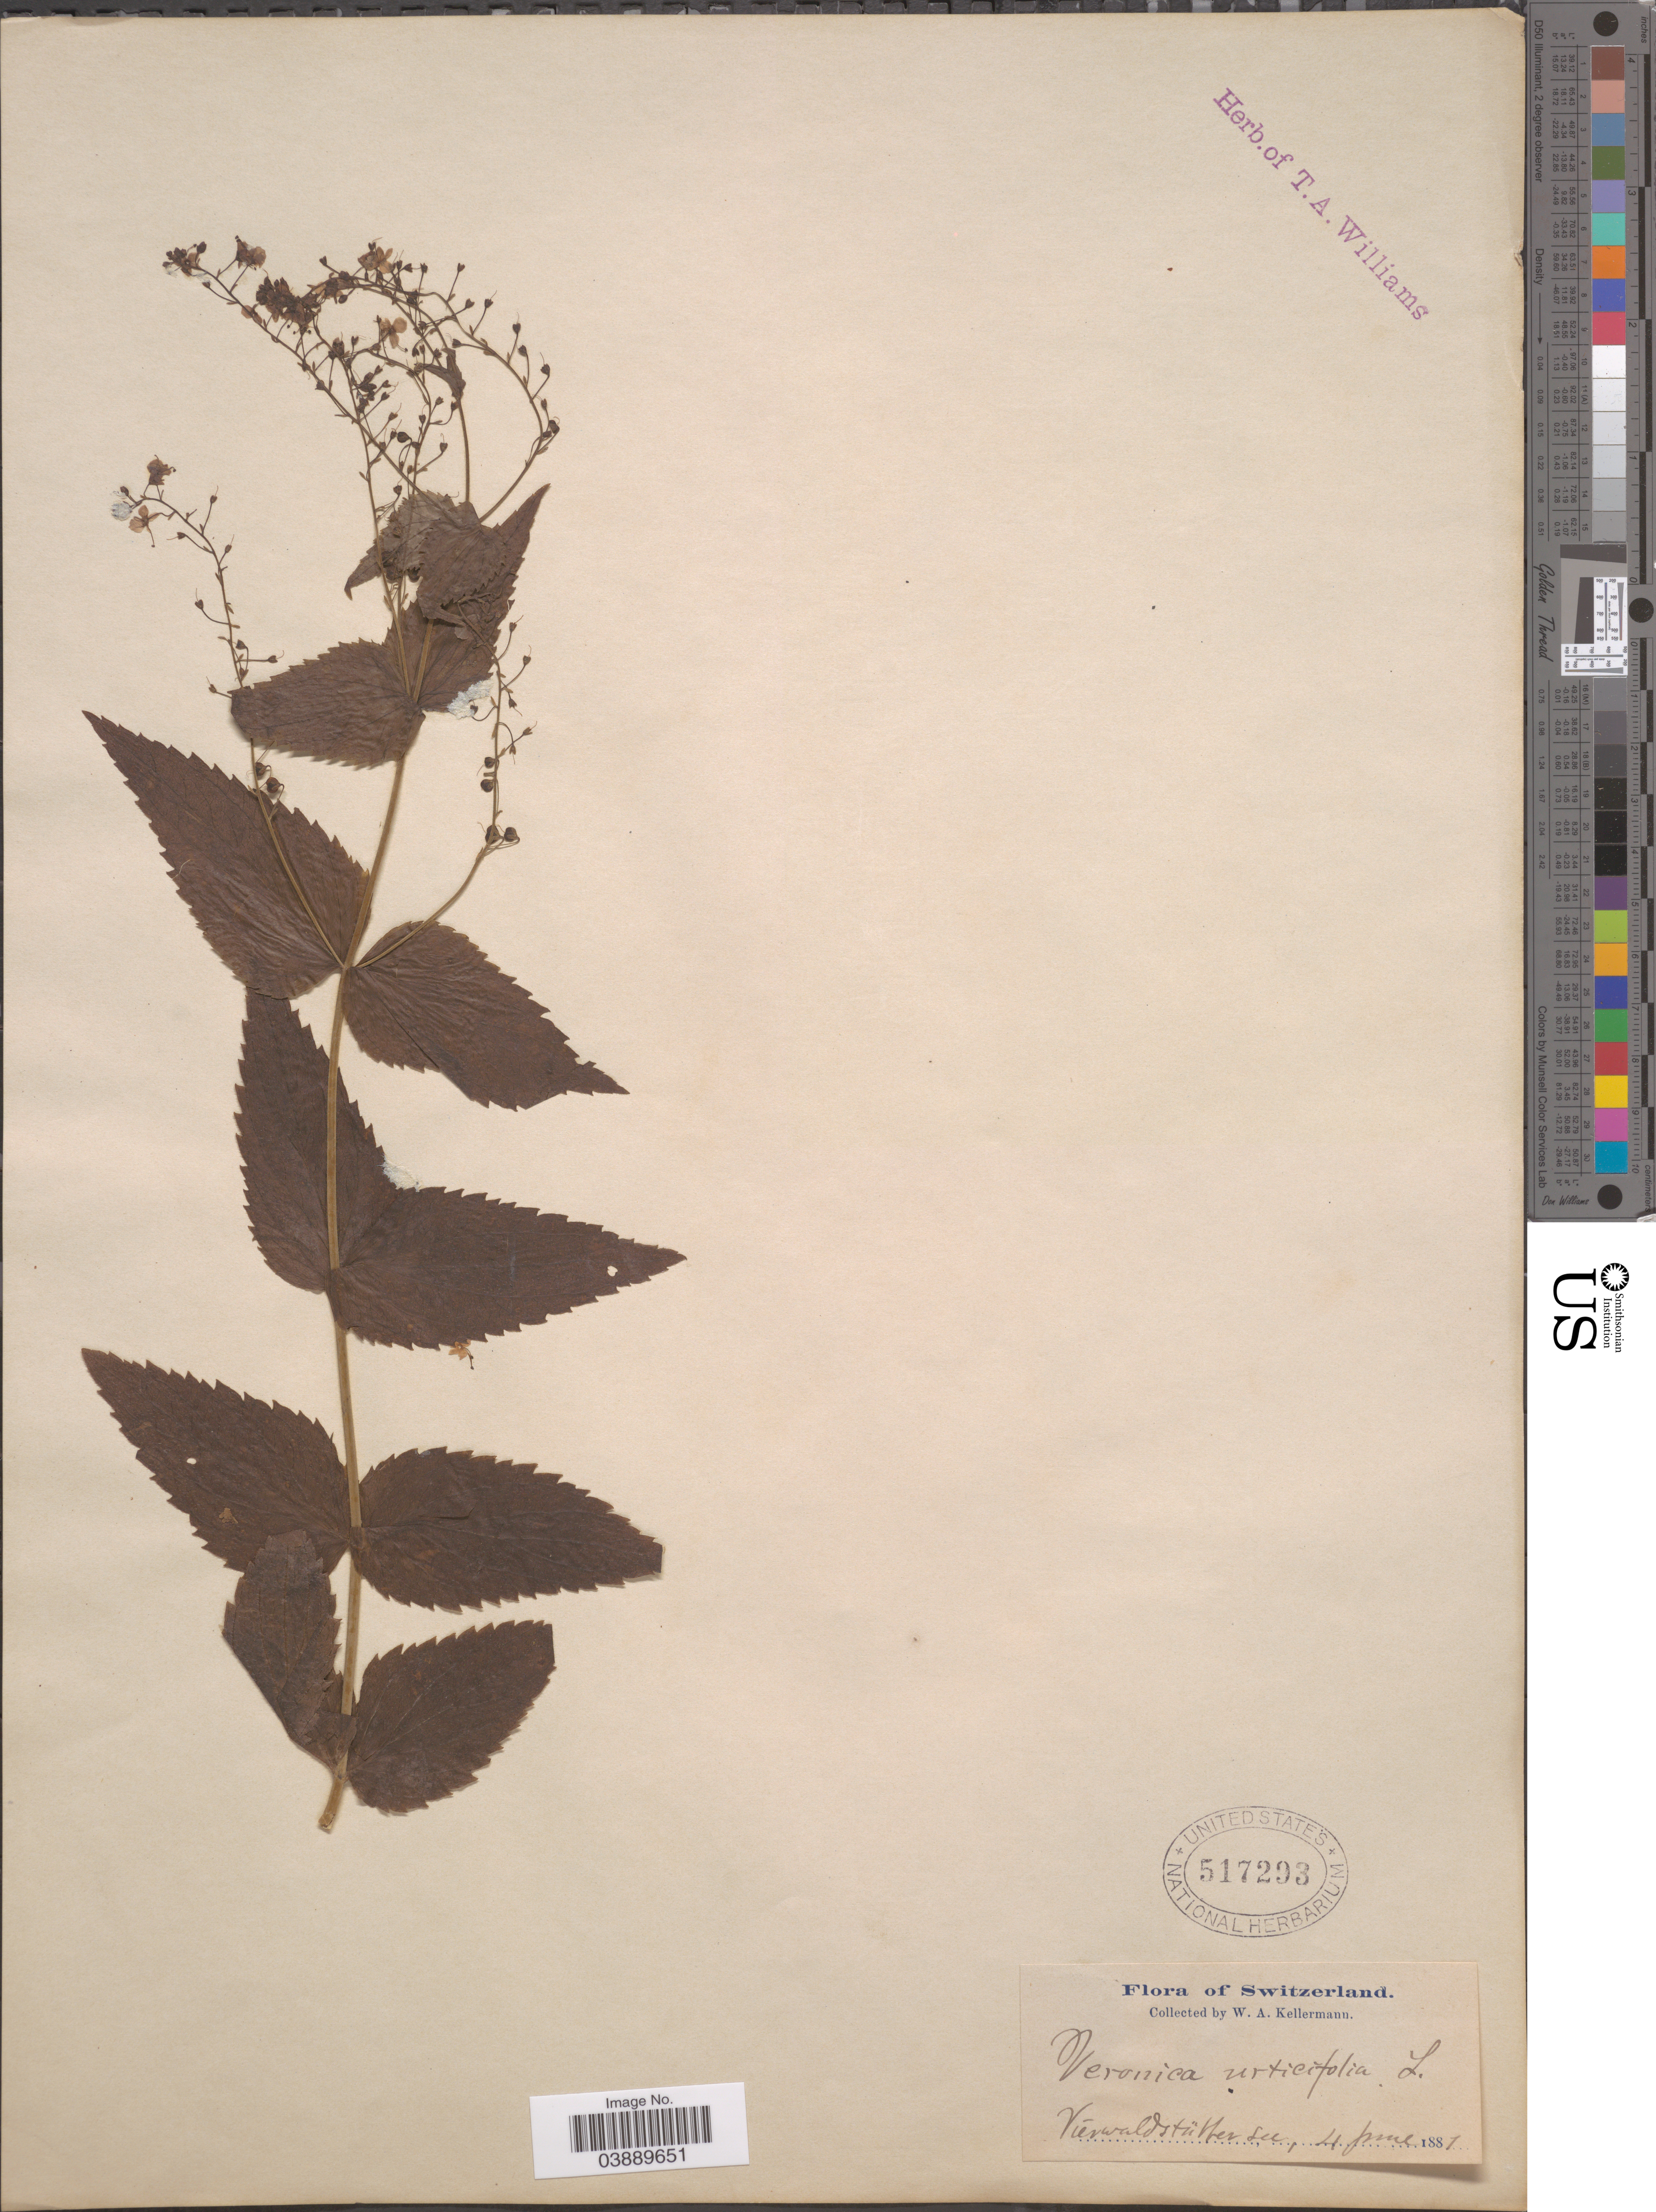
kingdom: Plantae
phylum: Tracheophyta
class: Magnoliopsida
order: Lamiales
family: Plantaginaceae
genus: Veronica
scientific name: Veronica urticifolia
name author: Jacq.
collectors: W. Kellerman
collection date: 1887-06-04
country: Switzerland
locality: Vierwaldstättersee.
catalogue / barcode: US 517293